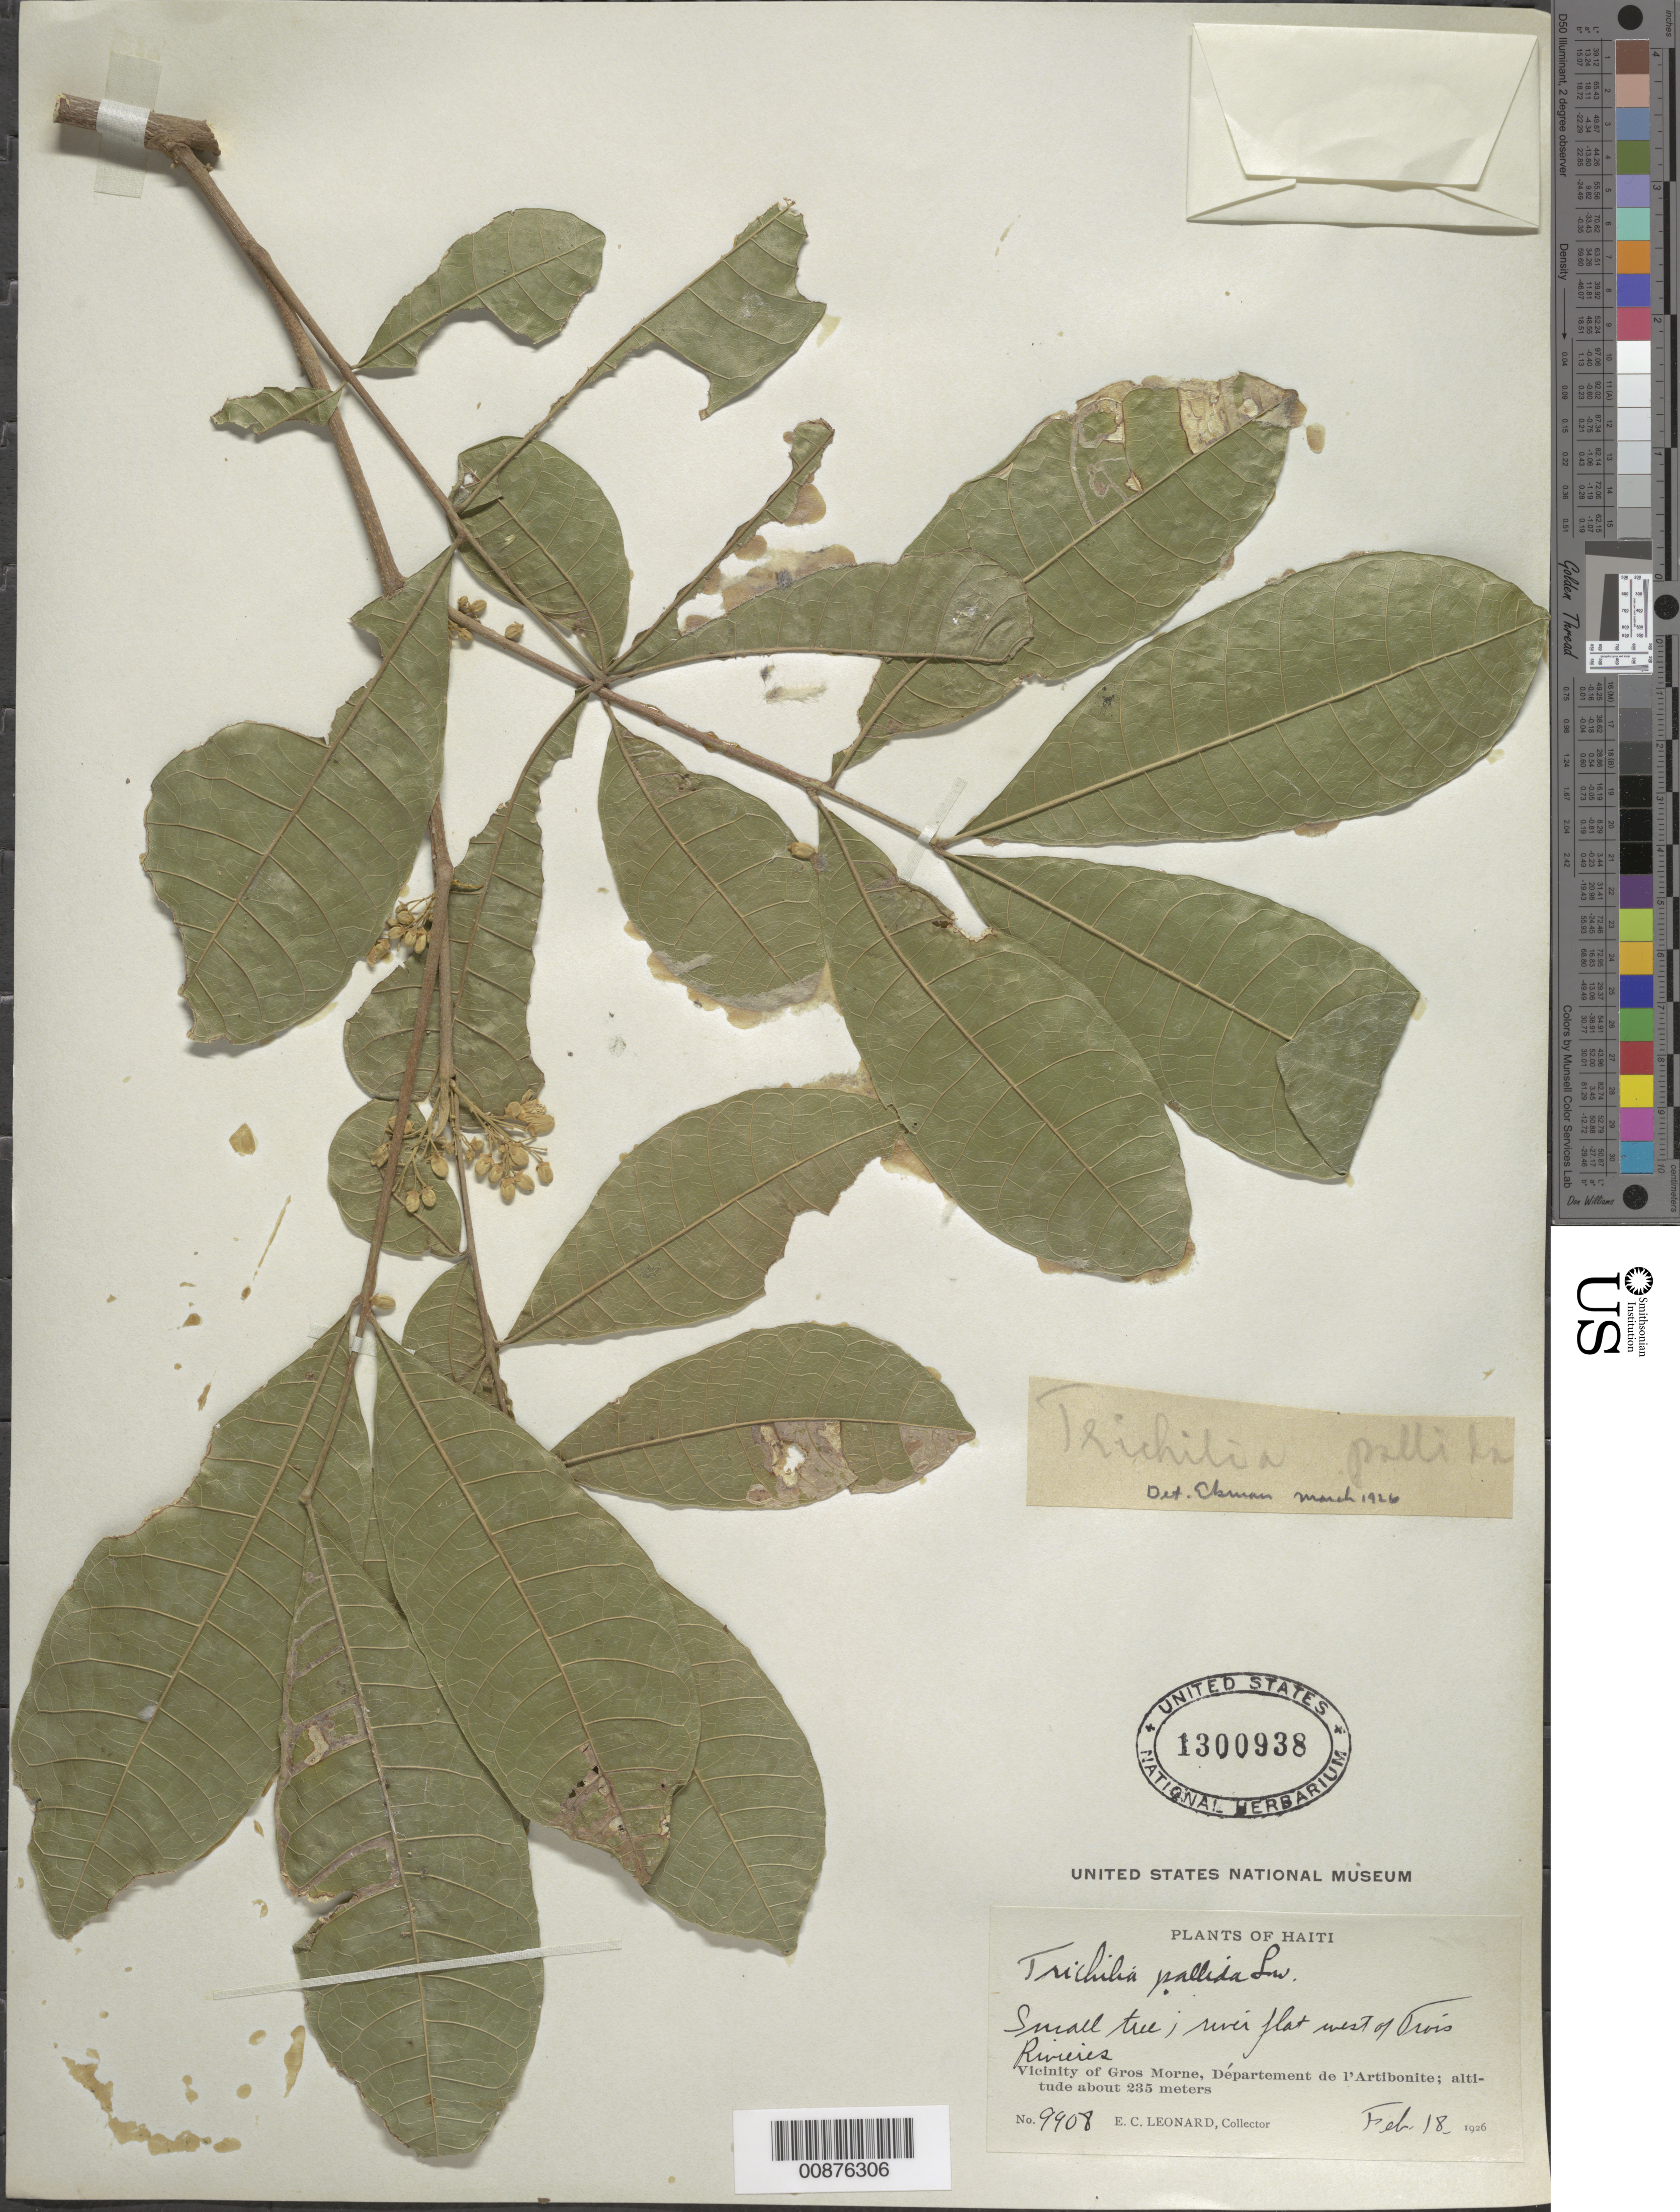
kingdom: Plantae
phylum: Tracheophyta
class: Magnoliopsida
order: Sapindales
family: Meliaceae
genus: Trichilia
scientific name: Trichilia pallida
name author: Sw.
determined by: Ekman, E. L.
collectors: E. C. Leonard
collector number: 9908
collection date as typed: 18 Feb 1926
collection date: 1926-02-18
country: Haiti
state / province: Artibonite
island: Hispaniola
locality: Vicinity of Gros Morne, W of Trois Rivières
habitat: River flat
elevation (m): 235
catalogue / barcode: US 1300938